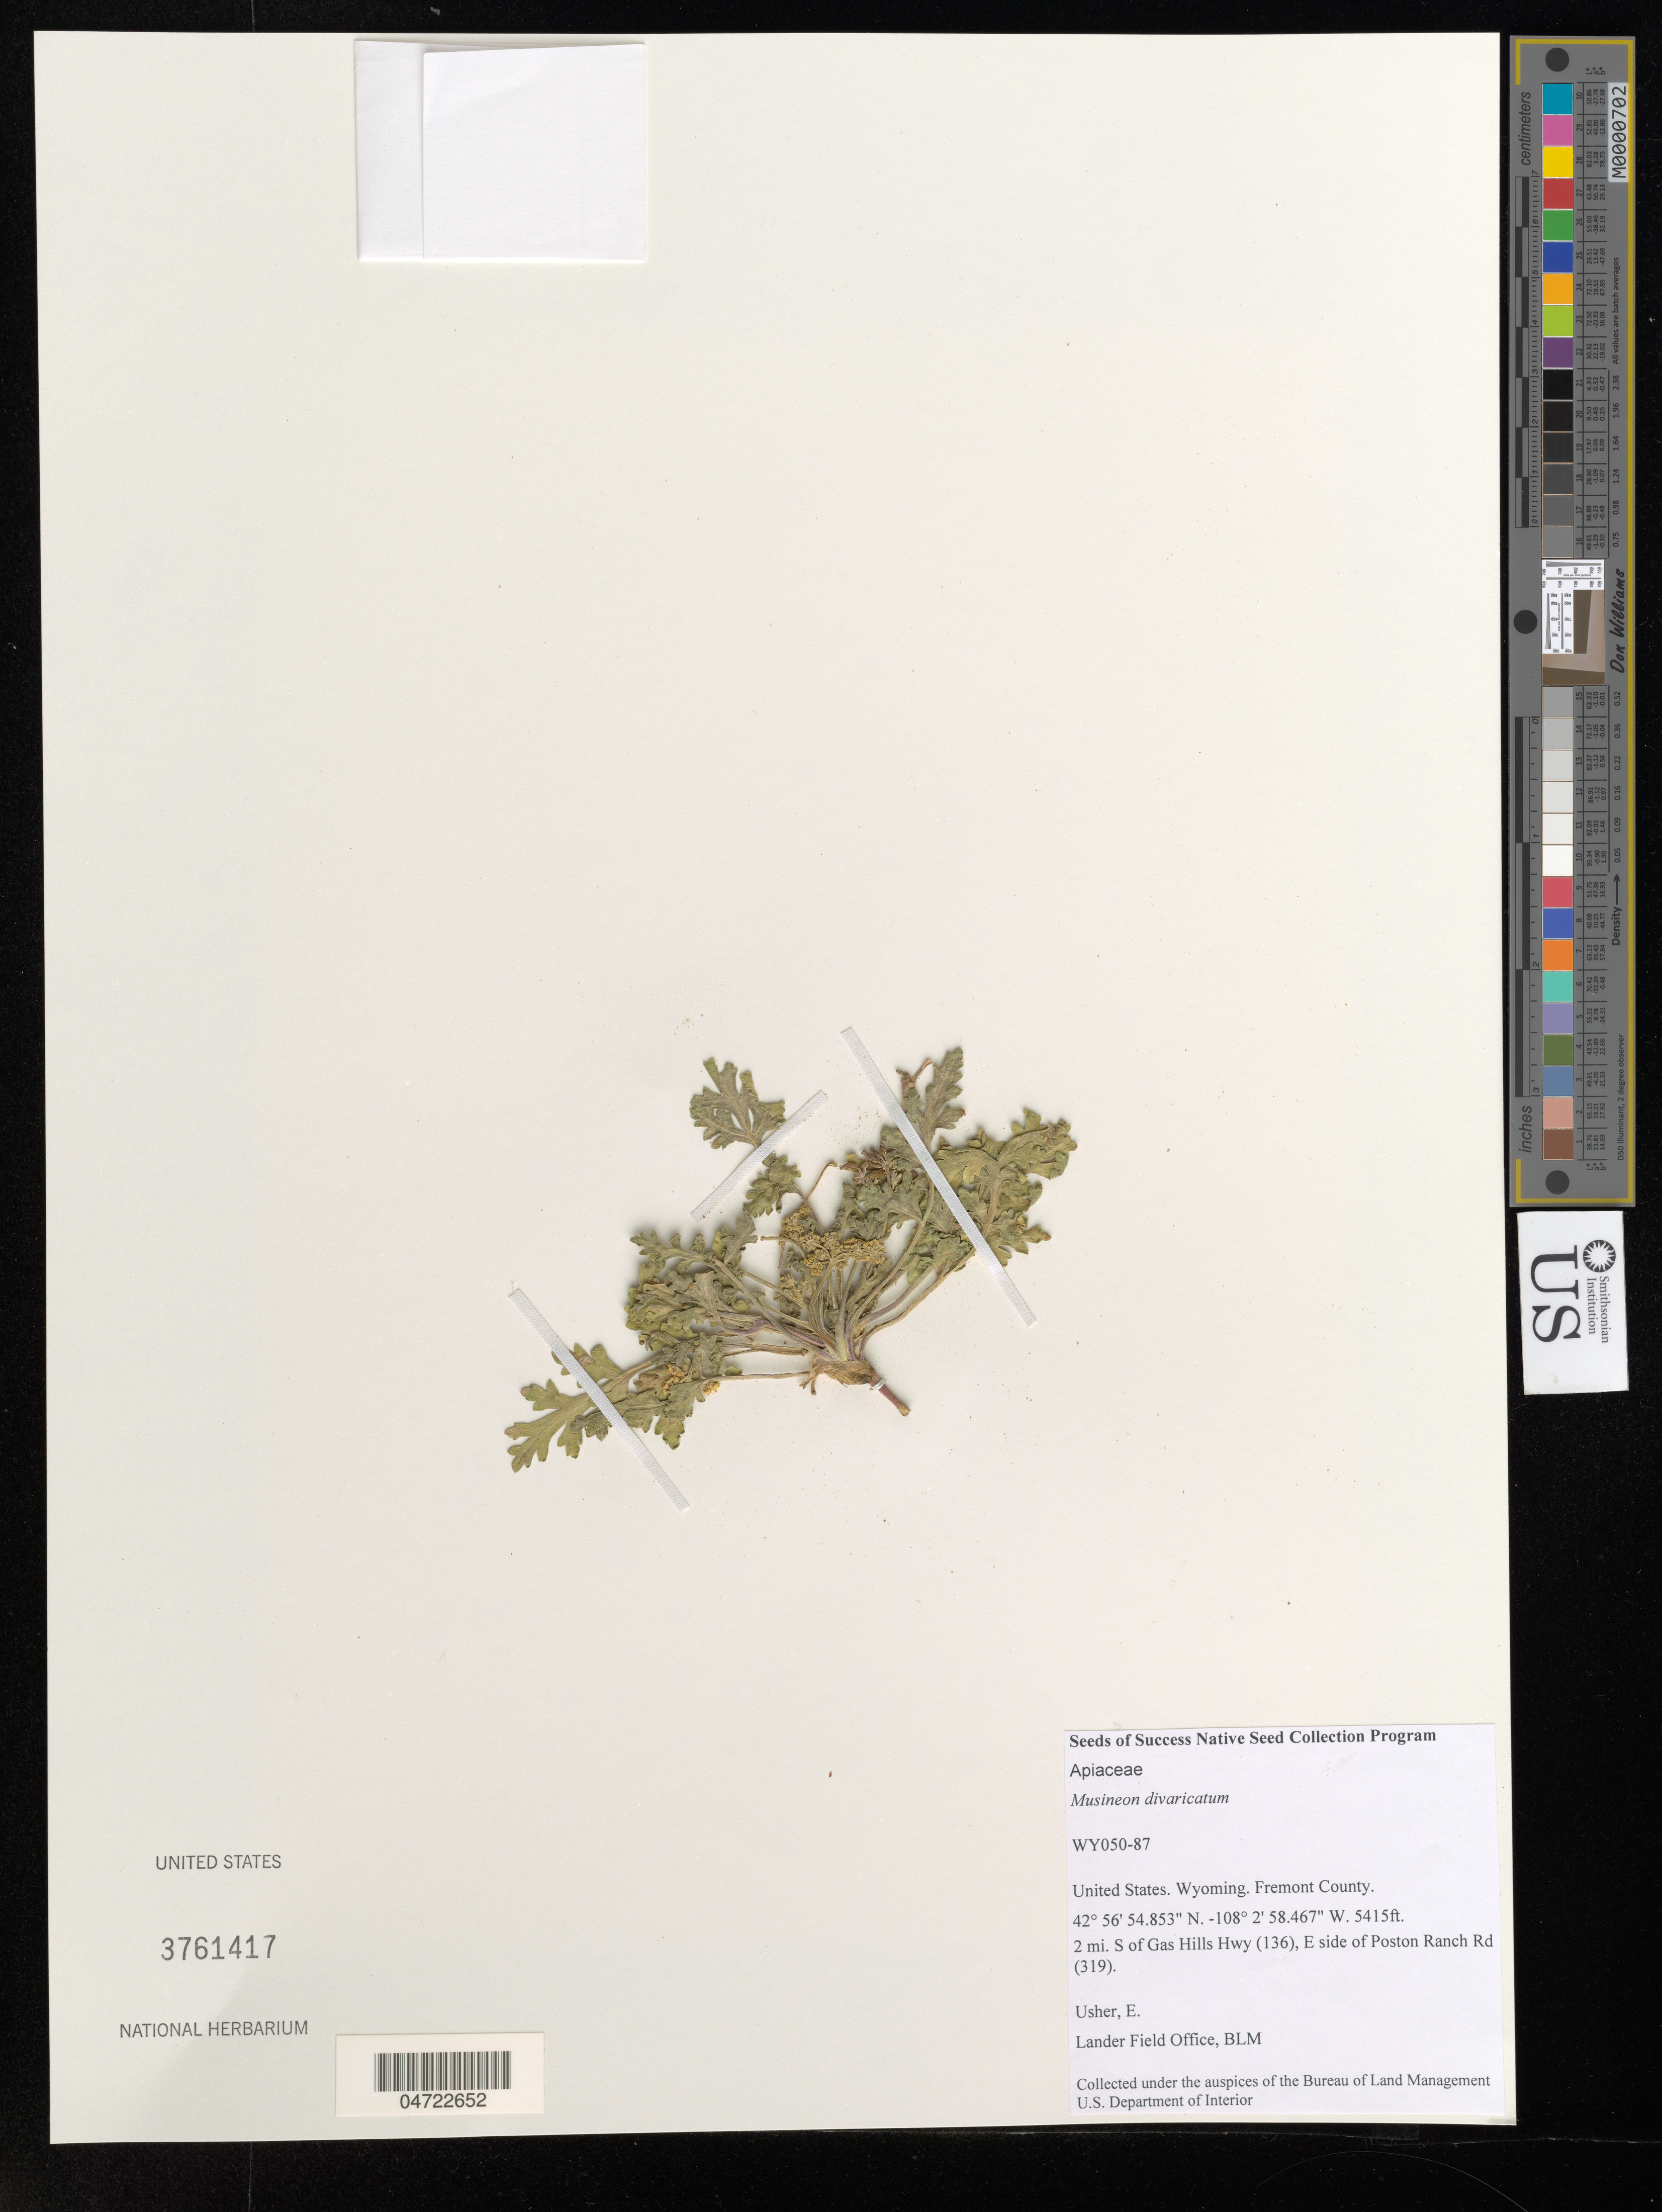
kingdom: Plantae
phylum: Tracheophyta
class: Magnoliopsida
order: Apiales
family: Apiaceae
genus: Musineon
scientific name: Musineon divaricatum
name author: (Pursh) Nutt.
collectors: E. Usher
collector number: WY050-87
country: United States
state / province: Wyoming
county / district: Fremont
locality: Fremont County. 2 mi. S of Gas Hills Hwy (136), E side of Poston Ranch Rd (319).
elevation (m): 1650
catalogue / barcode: US 3761417